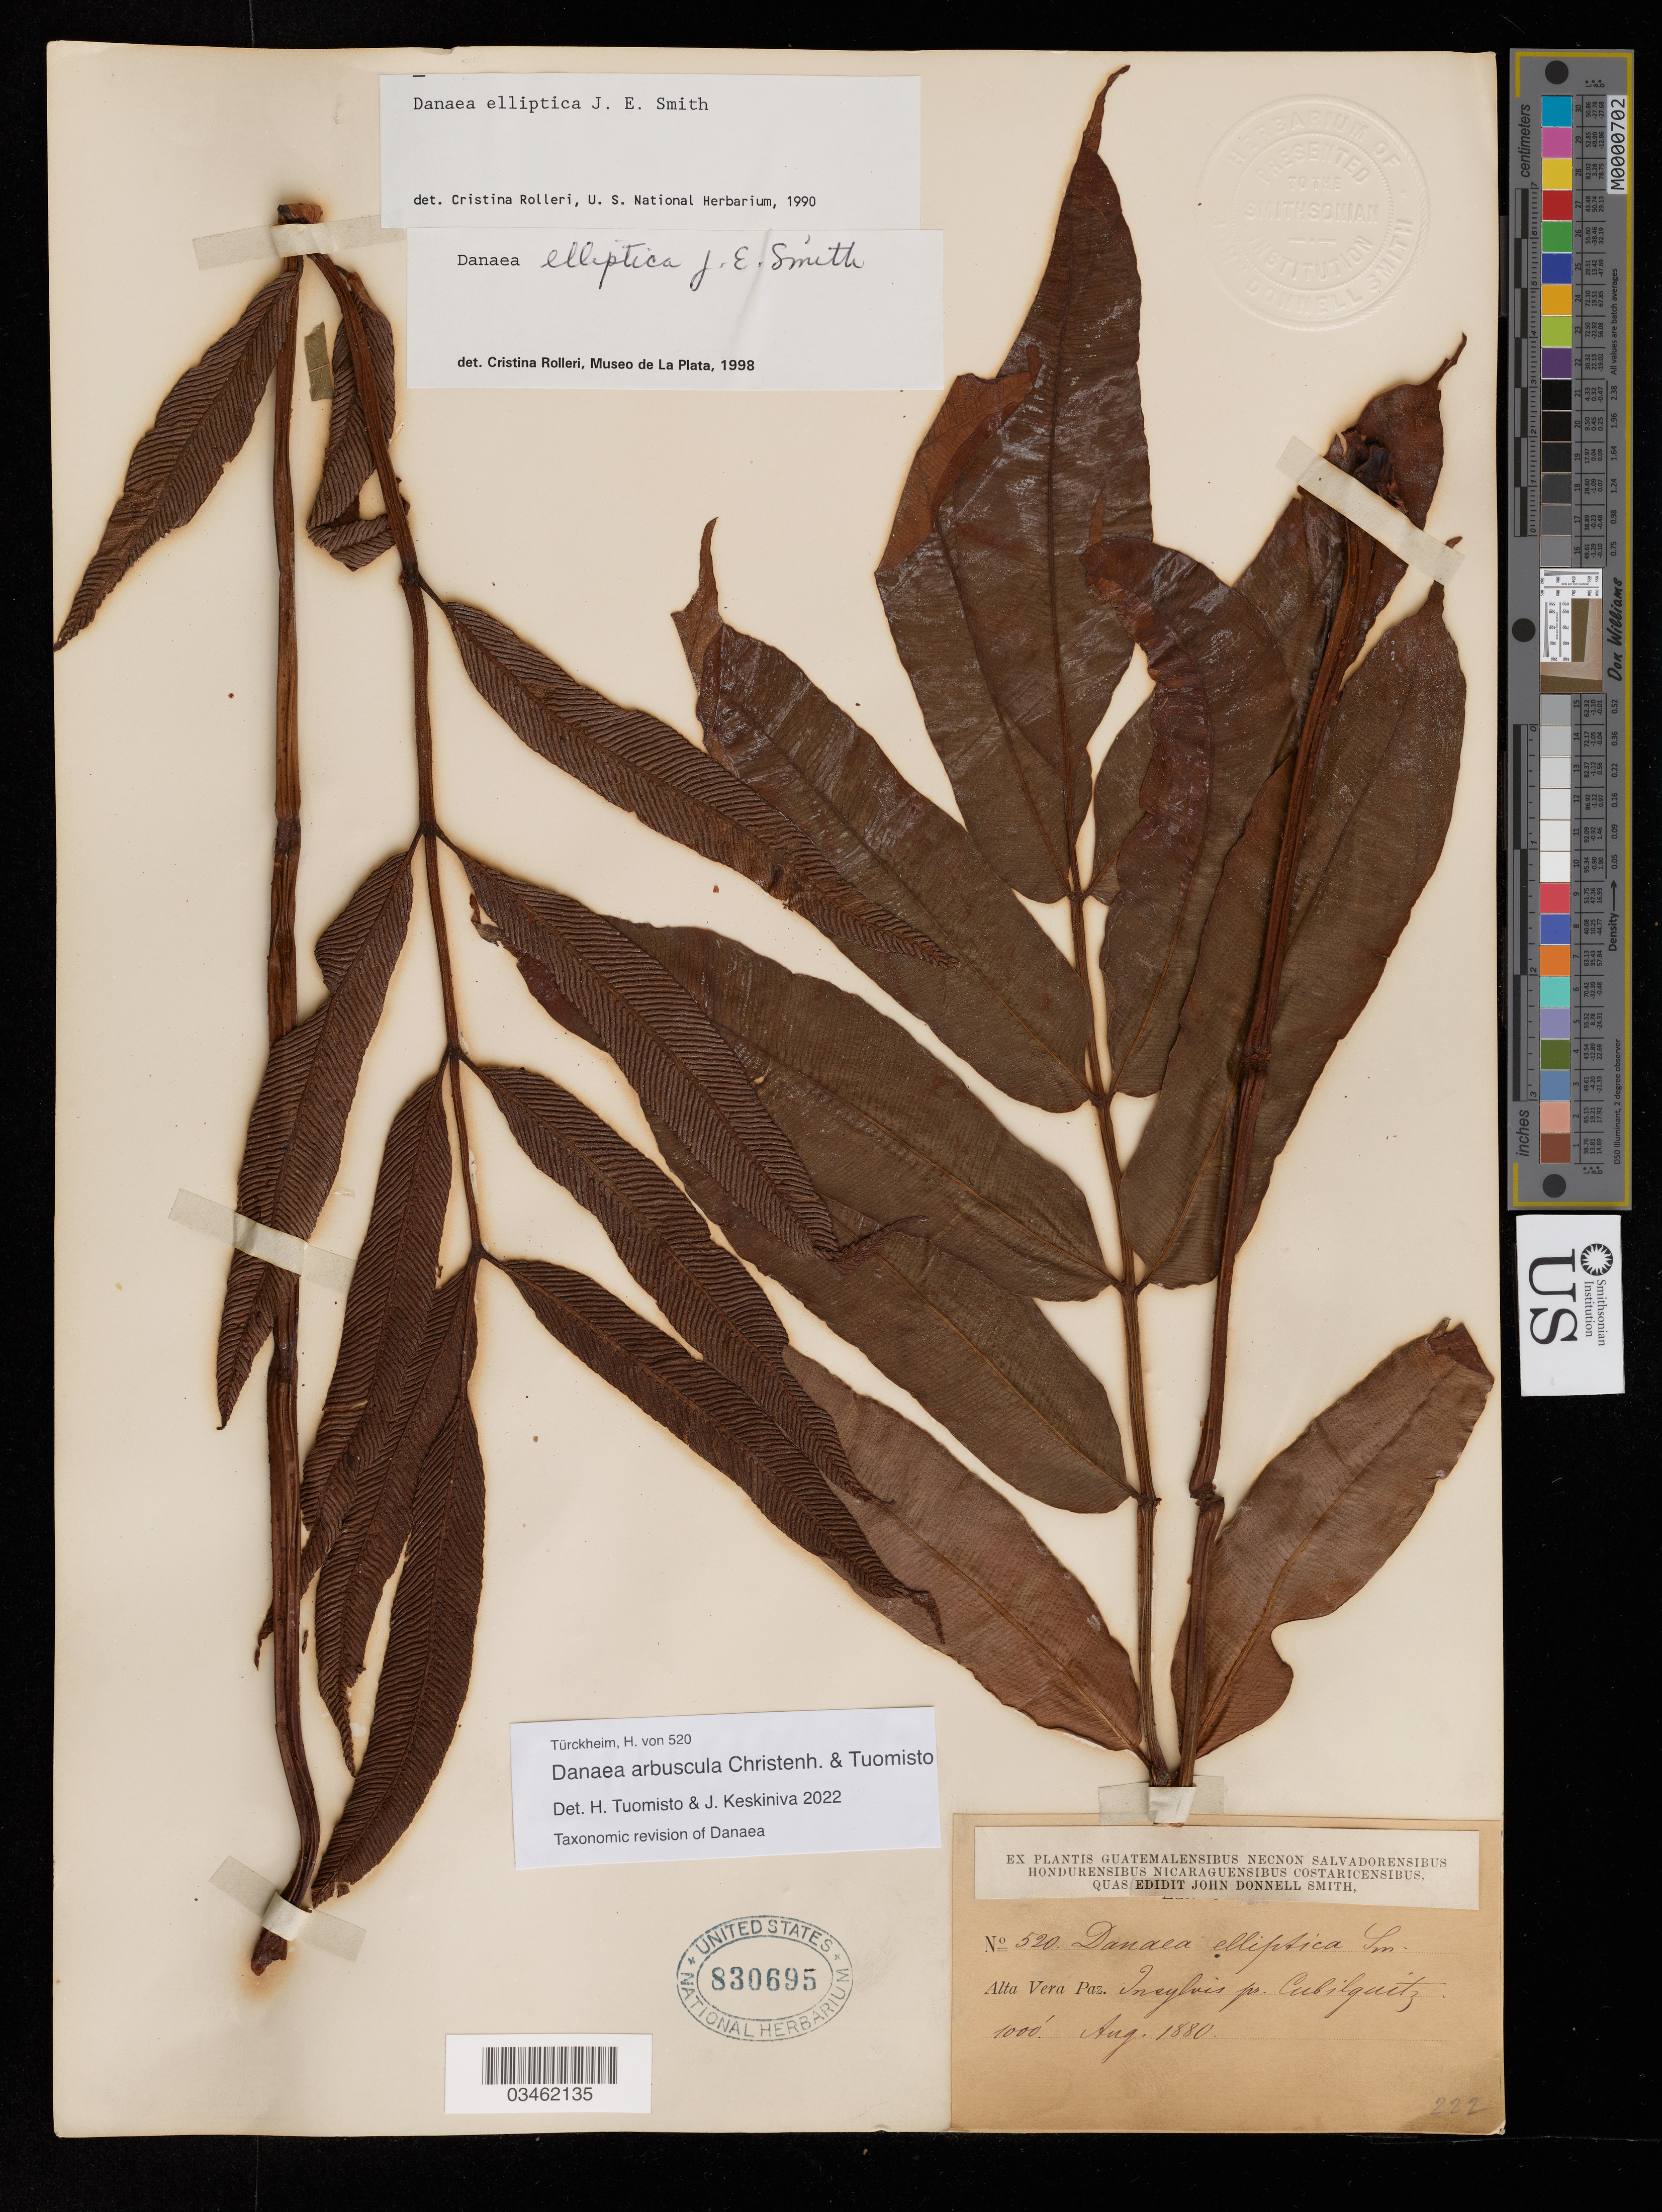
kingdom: Plantae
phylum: Tracheophyta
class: Polypodiopsida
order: Marattiales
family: Marattiaceae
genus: Danaea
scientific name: Danaea arbuscula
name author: Christenh. & Tuomisto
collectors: J. Donnell Smith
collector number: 520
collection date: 1880-08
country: Guatemala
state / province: Alta Verapaz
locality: Insylvis pr. Cubilquitz.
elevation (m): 305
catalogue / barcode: US 830695